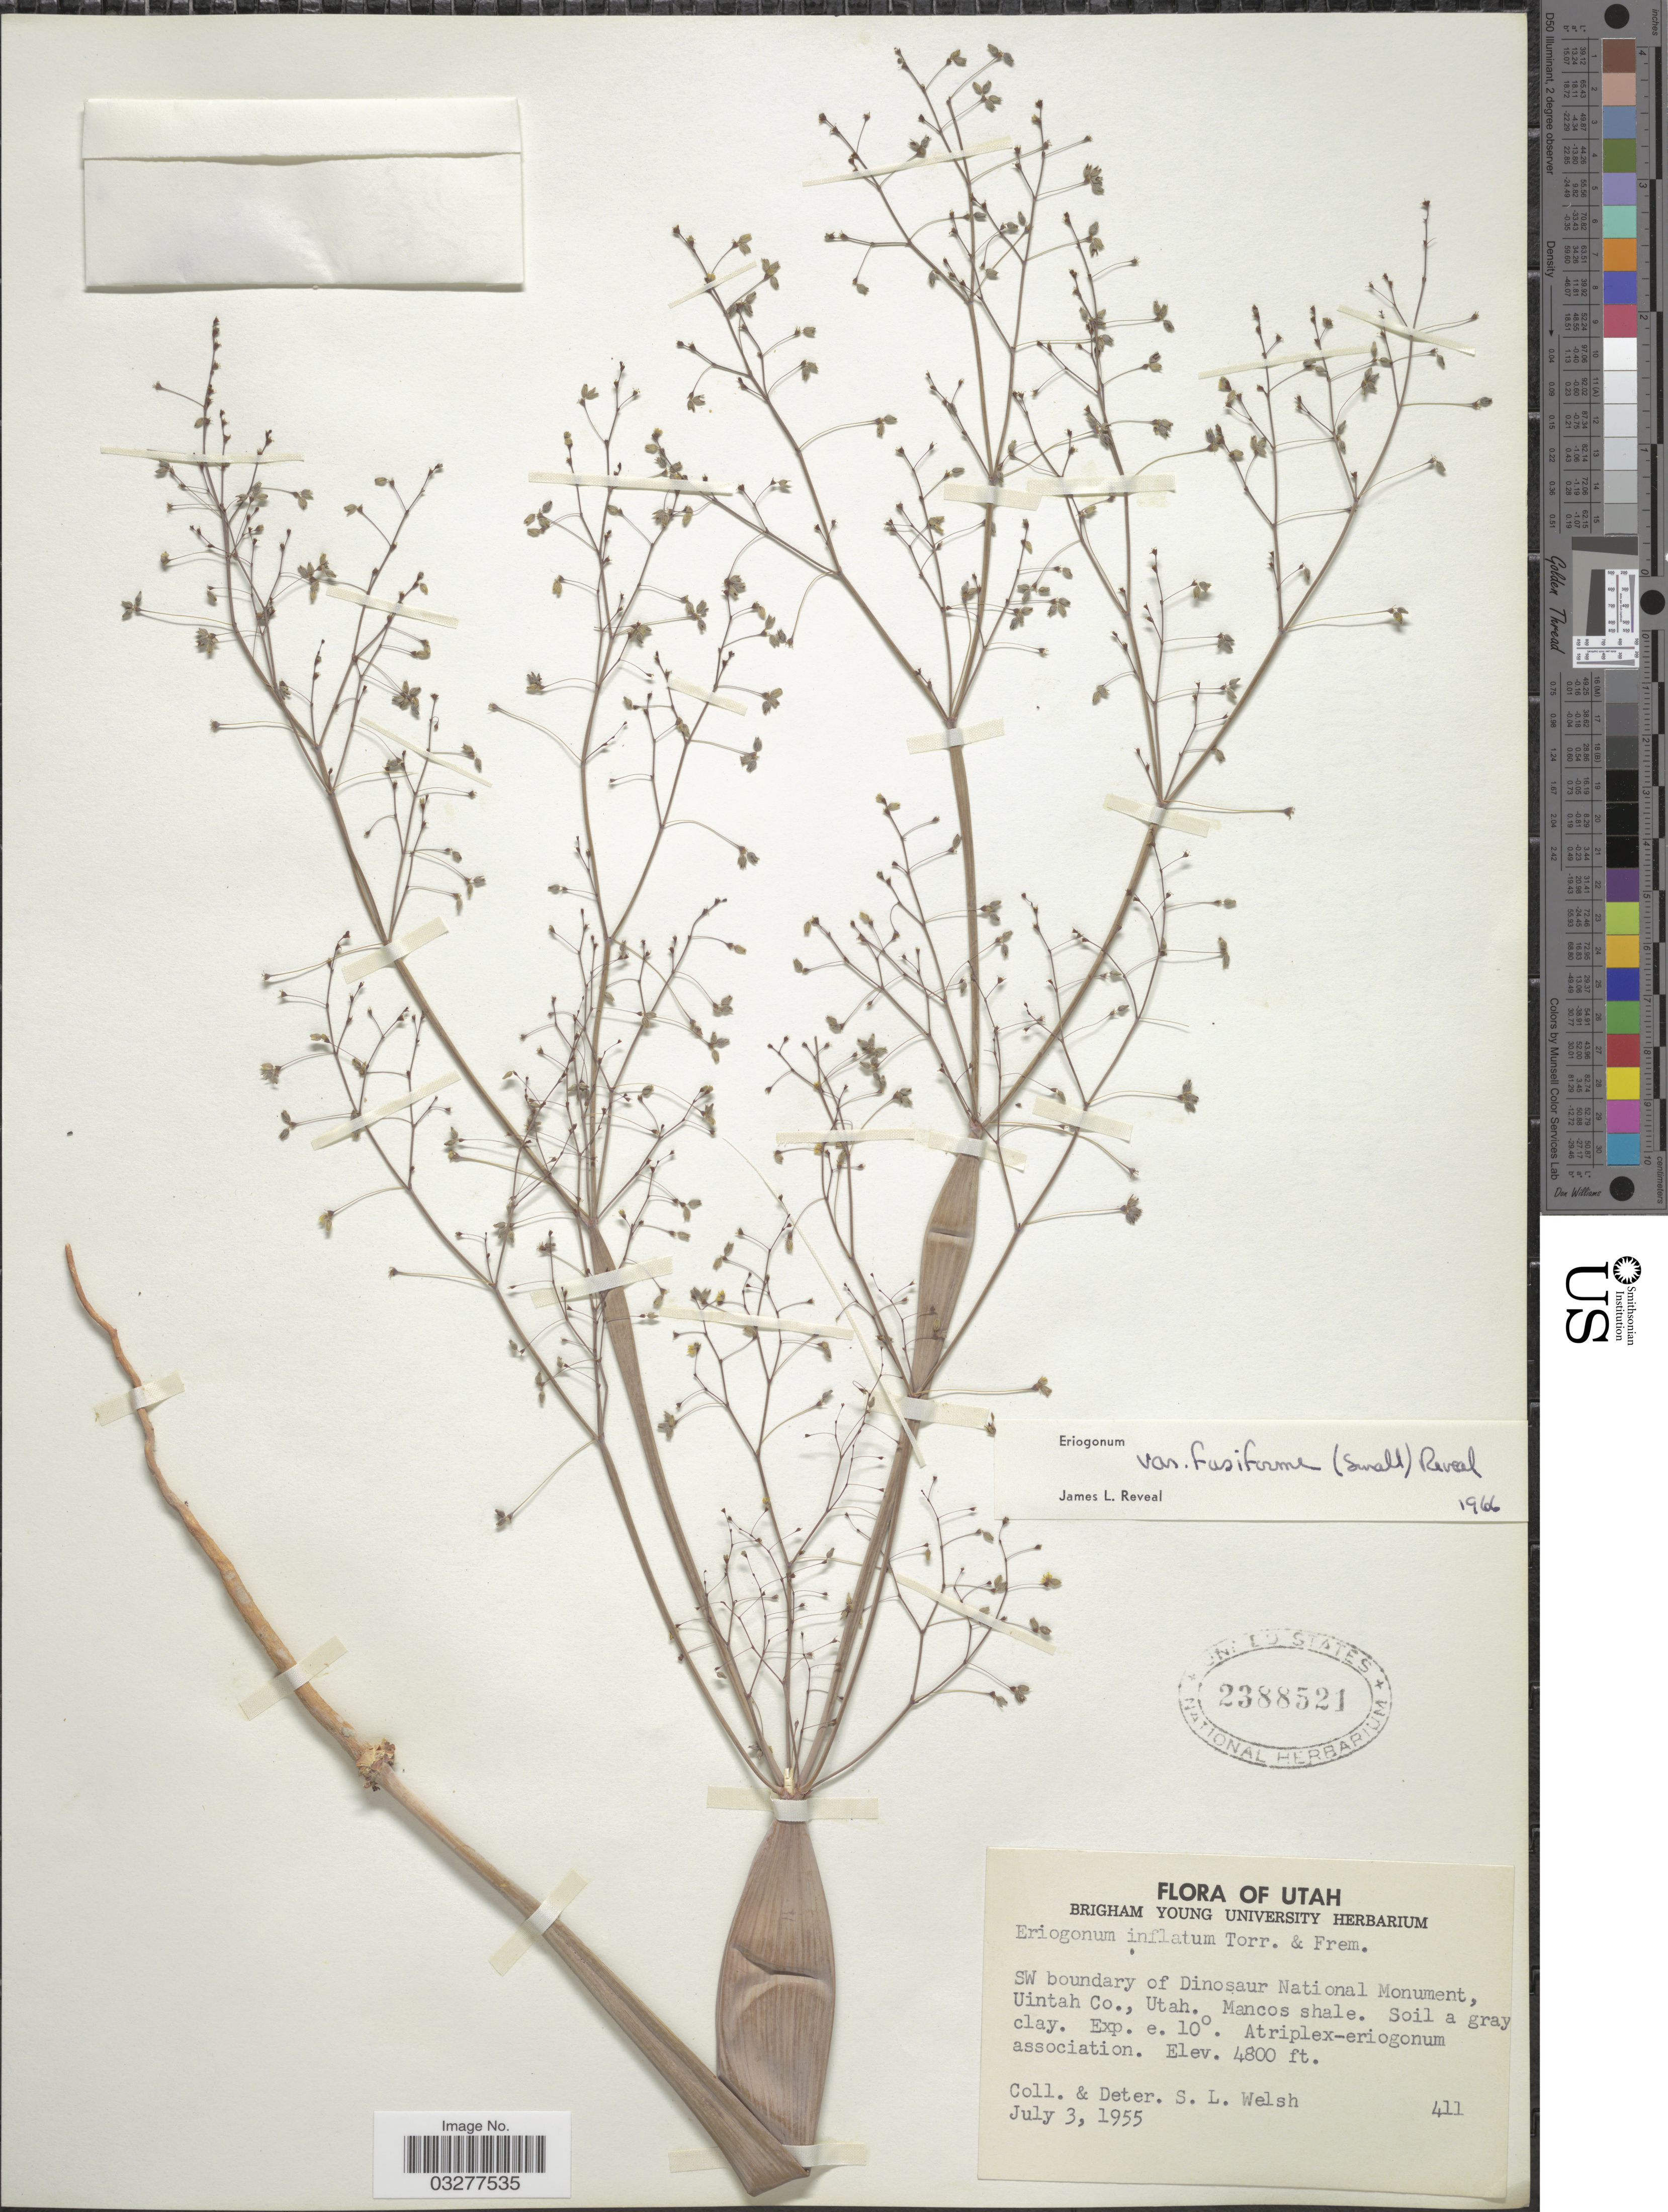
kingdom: Plantae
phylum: Tracheophyta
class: Magnoliopsida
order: Caryophyllales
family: Polygonaceae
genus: Eriogonum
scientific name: Eriogonum inflatum var. fusiforme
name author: (Small) Reveal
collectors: S. Welsh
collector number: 411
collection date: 1955-07-03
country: United States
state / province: Utah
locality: SW boundary of Dinosaur National Monument, Uintah Co., Utah. Mancos shale.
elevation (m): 1463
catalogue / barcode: US 2388521